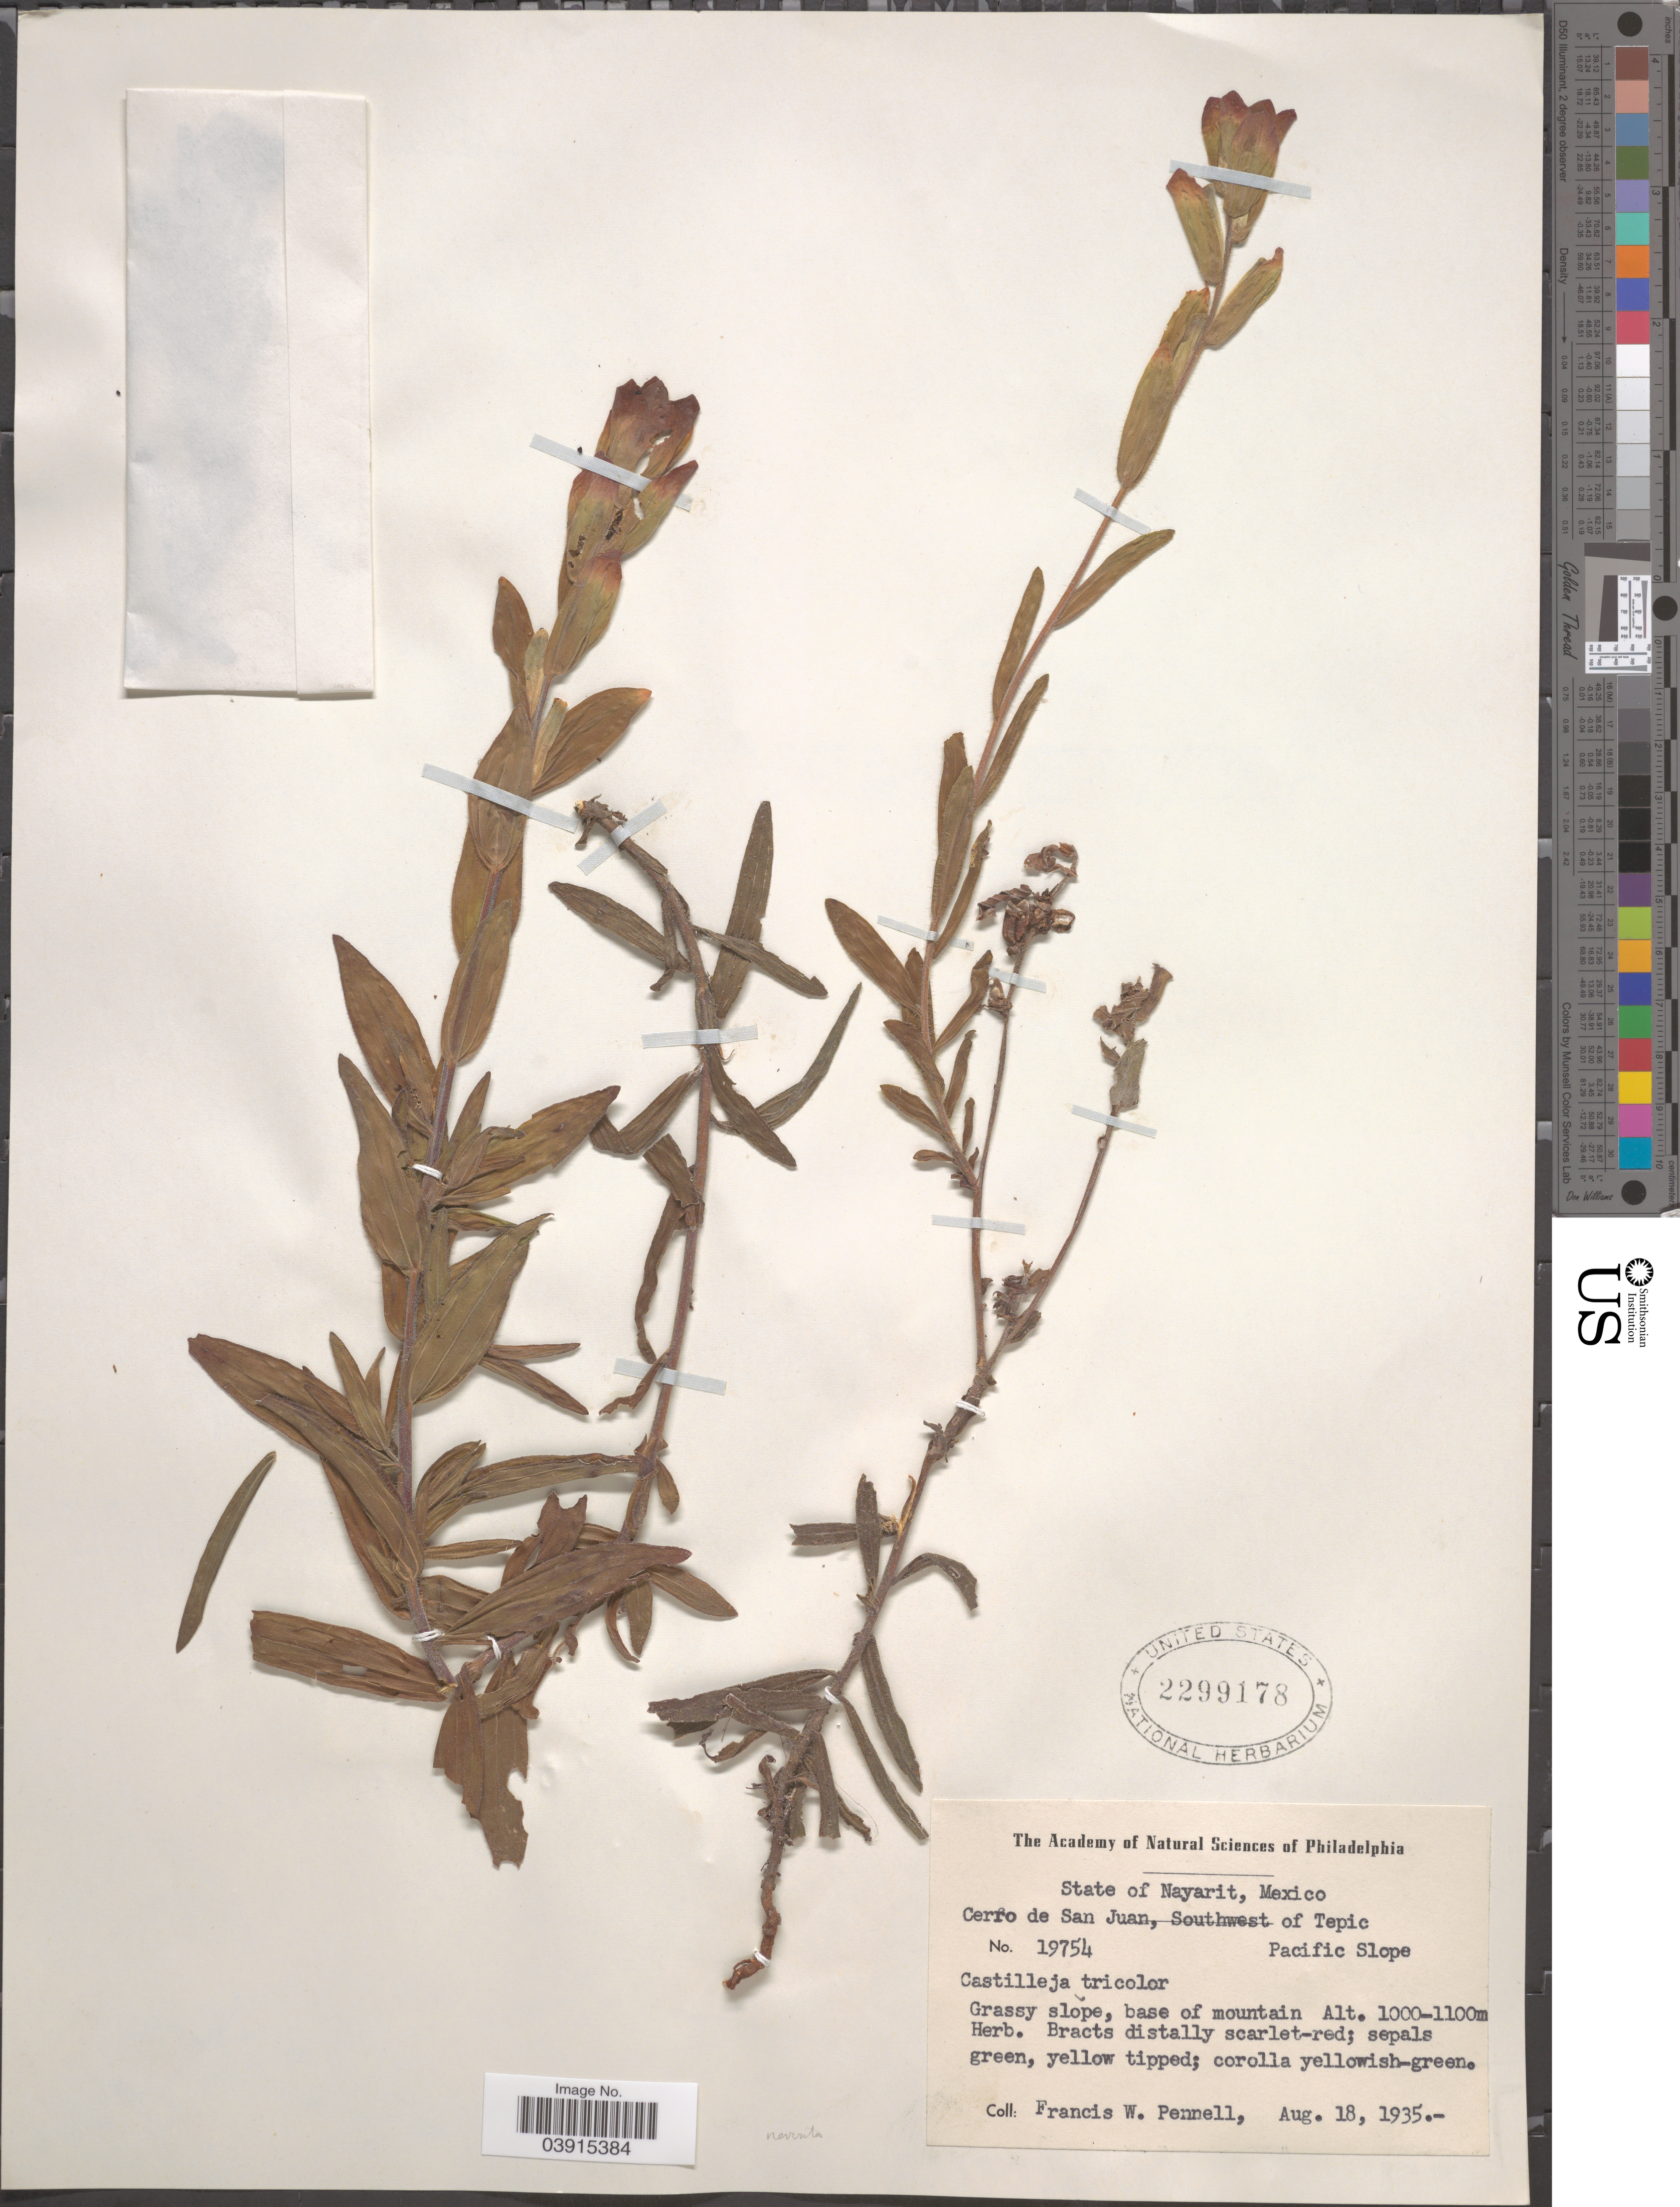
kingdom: Plantae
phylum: Tracheophyta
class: Magnoliopsida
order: Lamiales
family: Orobanchaceae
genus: Castilleja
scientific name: Castilleja nervata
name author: Eastw.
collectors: F. W. Pennell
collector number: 19754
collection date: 1935-08-18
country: Mexico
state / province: Nayarit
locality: Cerro de San Juan, Southwest of Tepic. Pacific Slope. Grassy slope, base of mountain.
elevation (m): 1000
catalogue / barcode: US 2299178